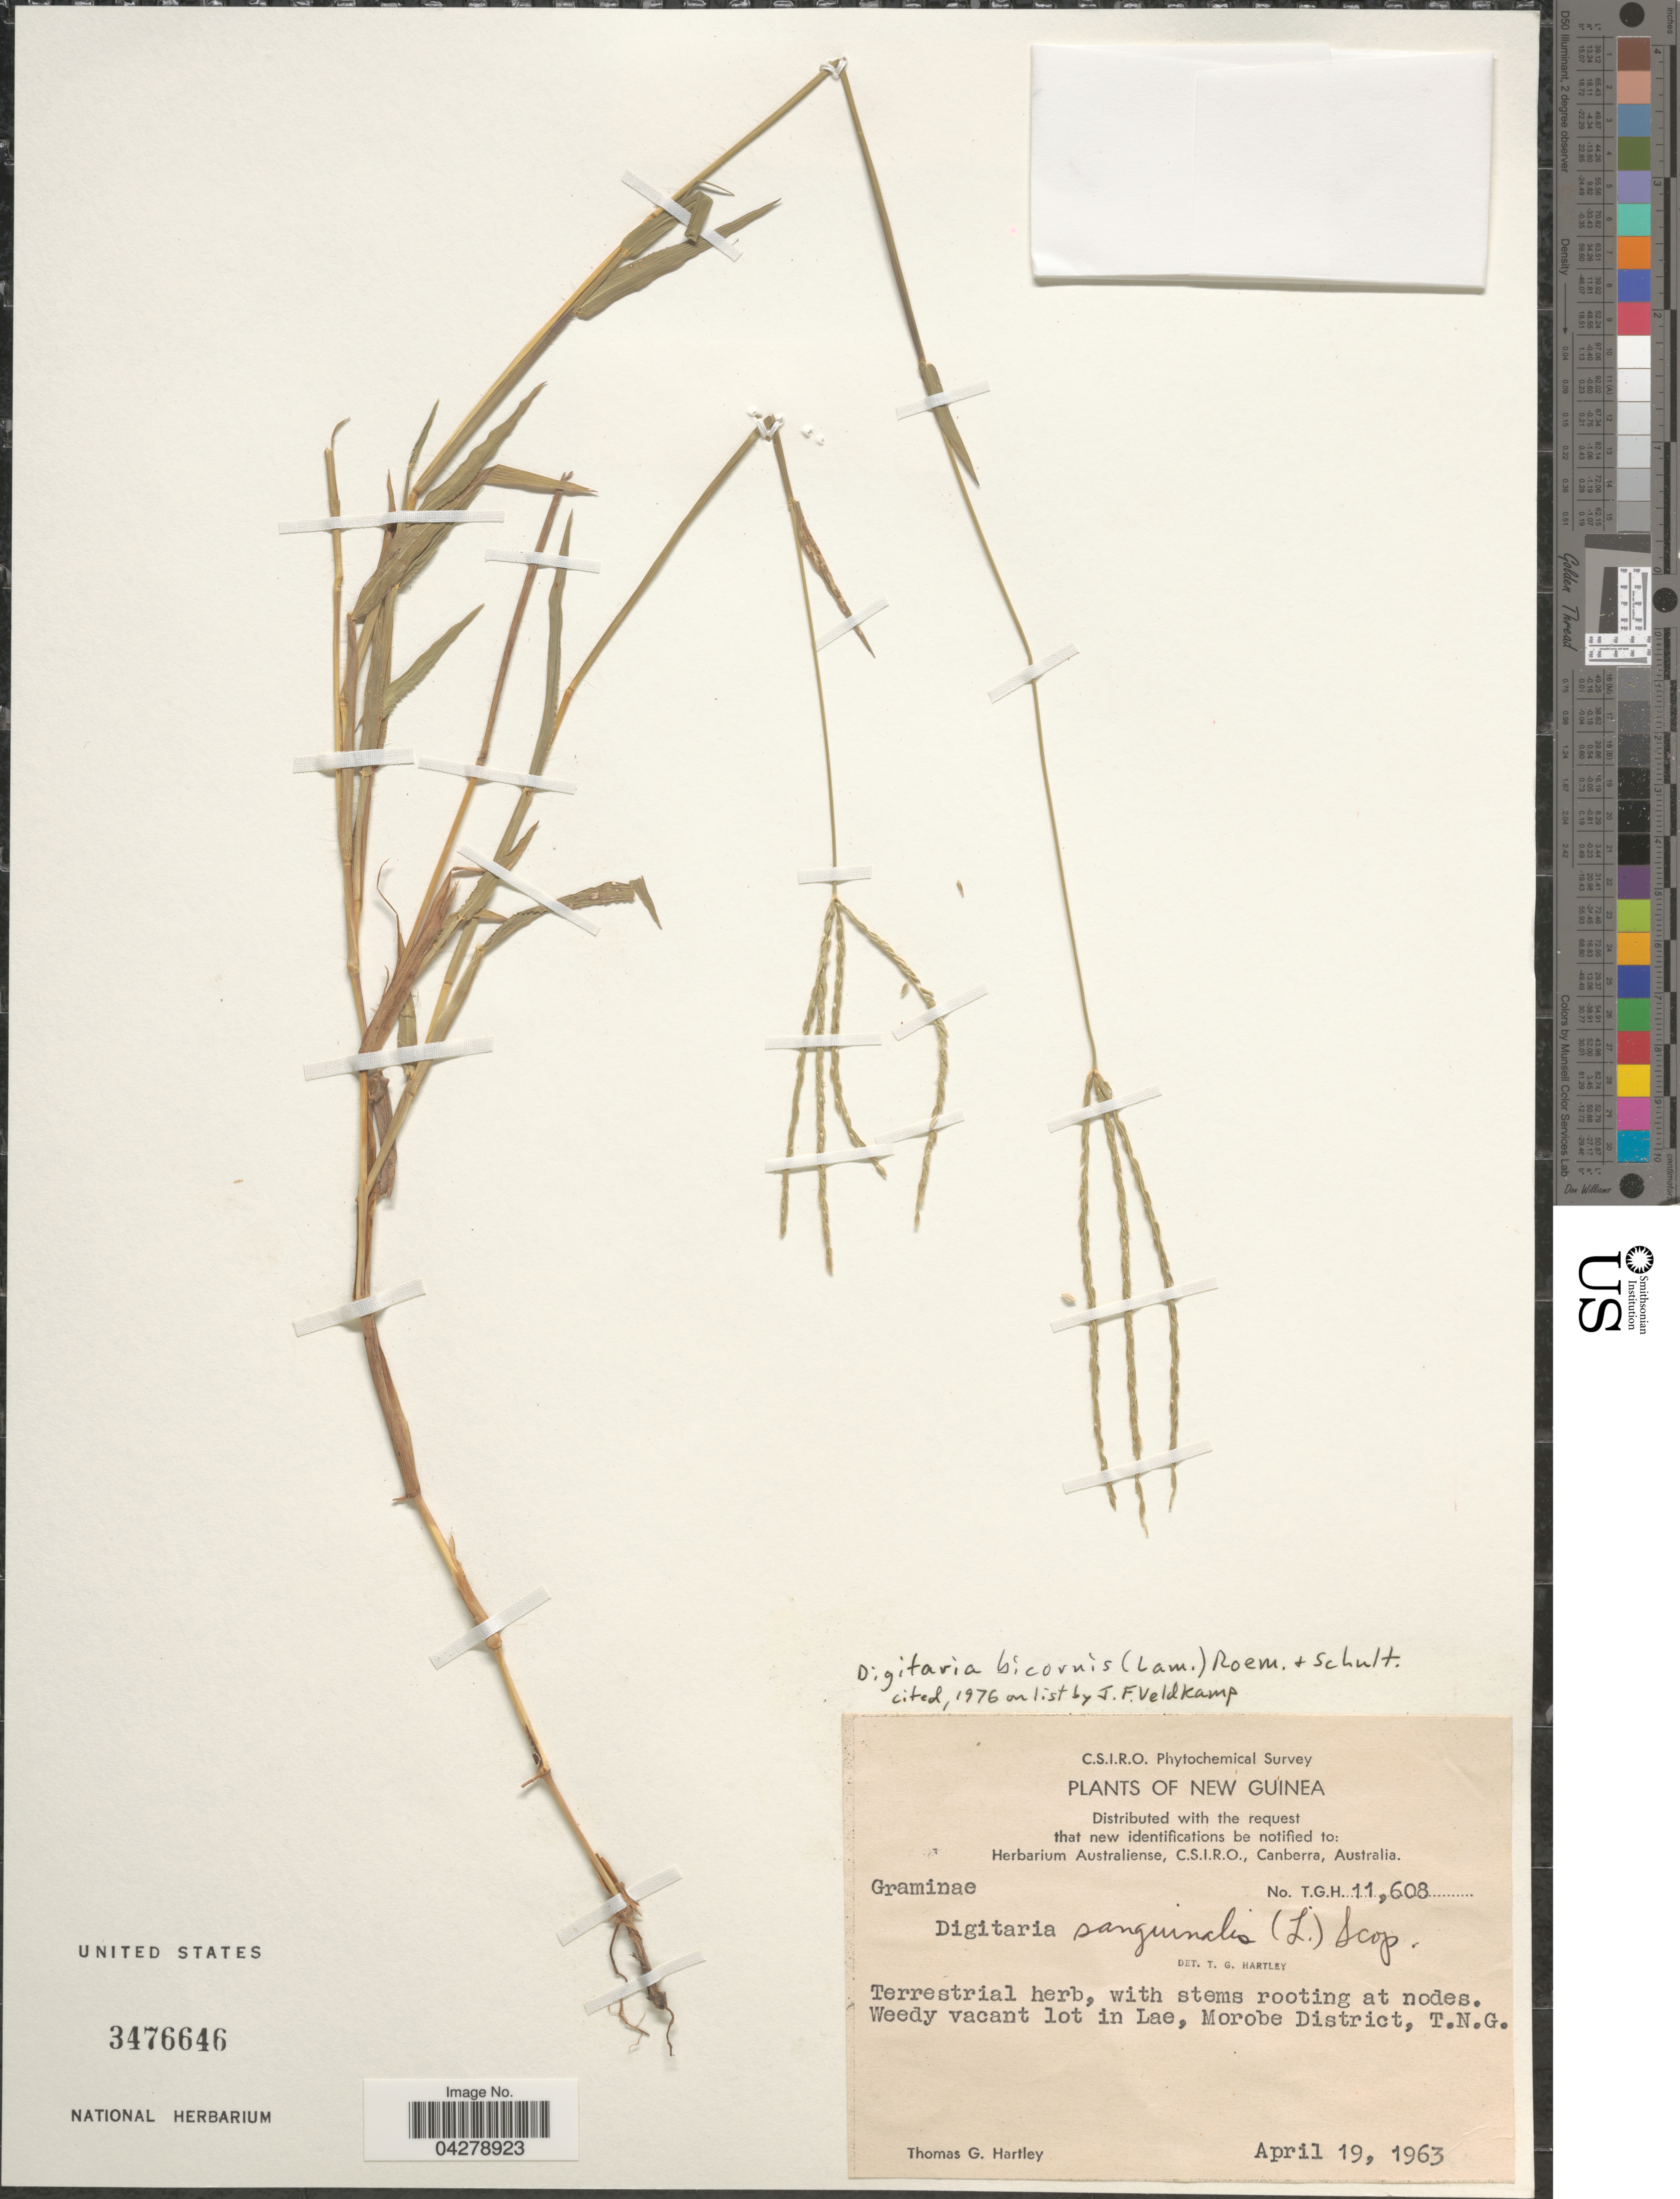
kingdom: Plantae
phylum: Tracheophyta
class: Liliopsida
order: Poales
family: Poaceae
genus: Digitaria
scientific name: Digitaria bicornis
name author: (Lam.) Roem. & Schult.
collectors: T. G. Hartley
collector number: T.G.H.11608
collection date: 1963-04-19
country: Papua New Guinea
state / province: Morobe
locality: New Guinea. Weedy vacant lot in Lae, Morobe District, T.N.G.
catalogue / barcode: US 3476646